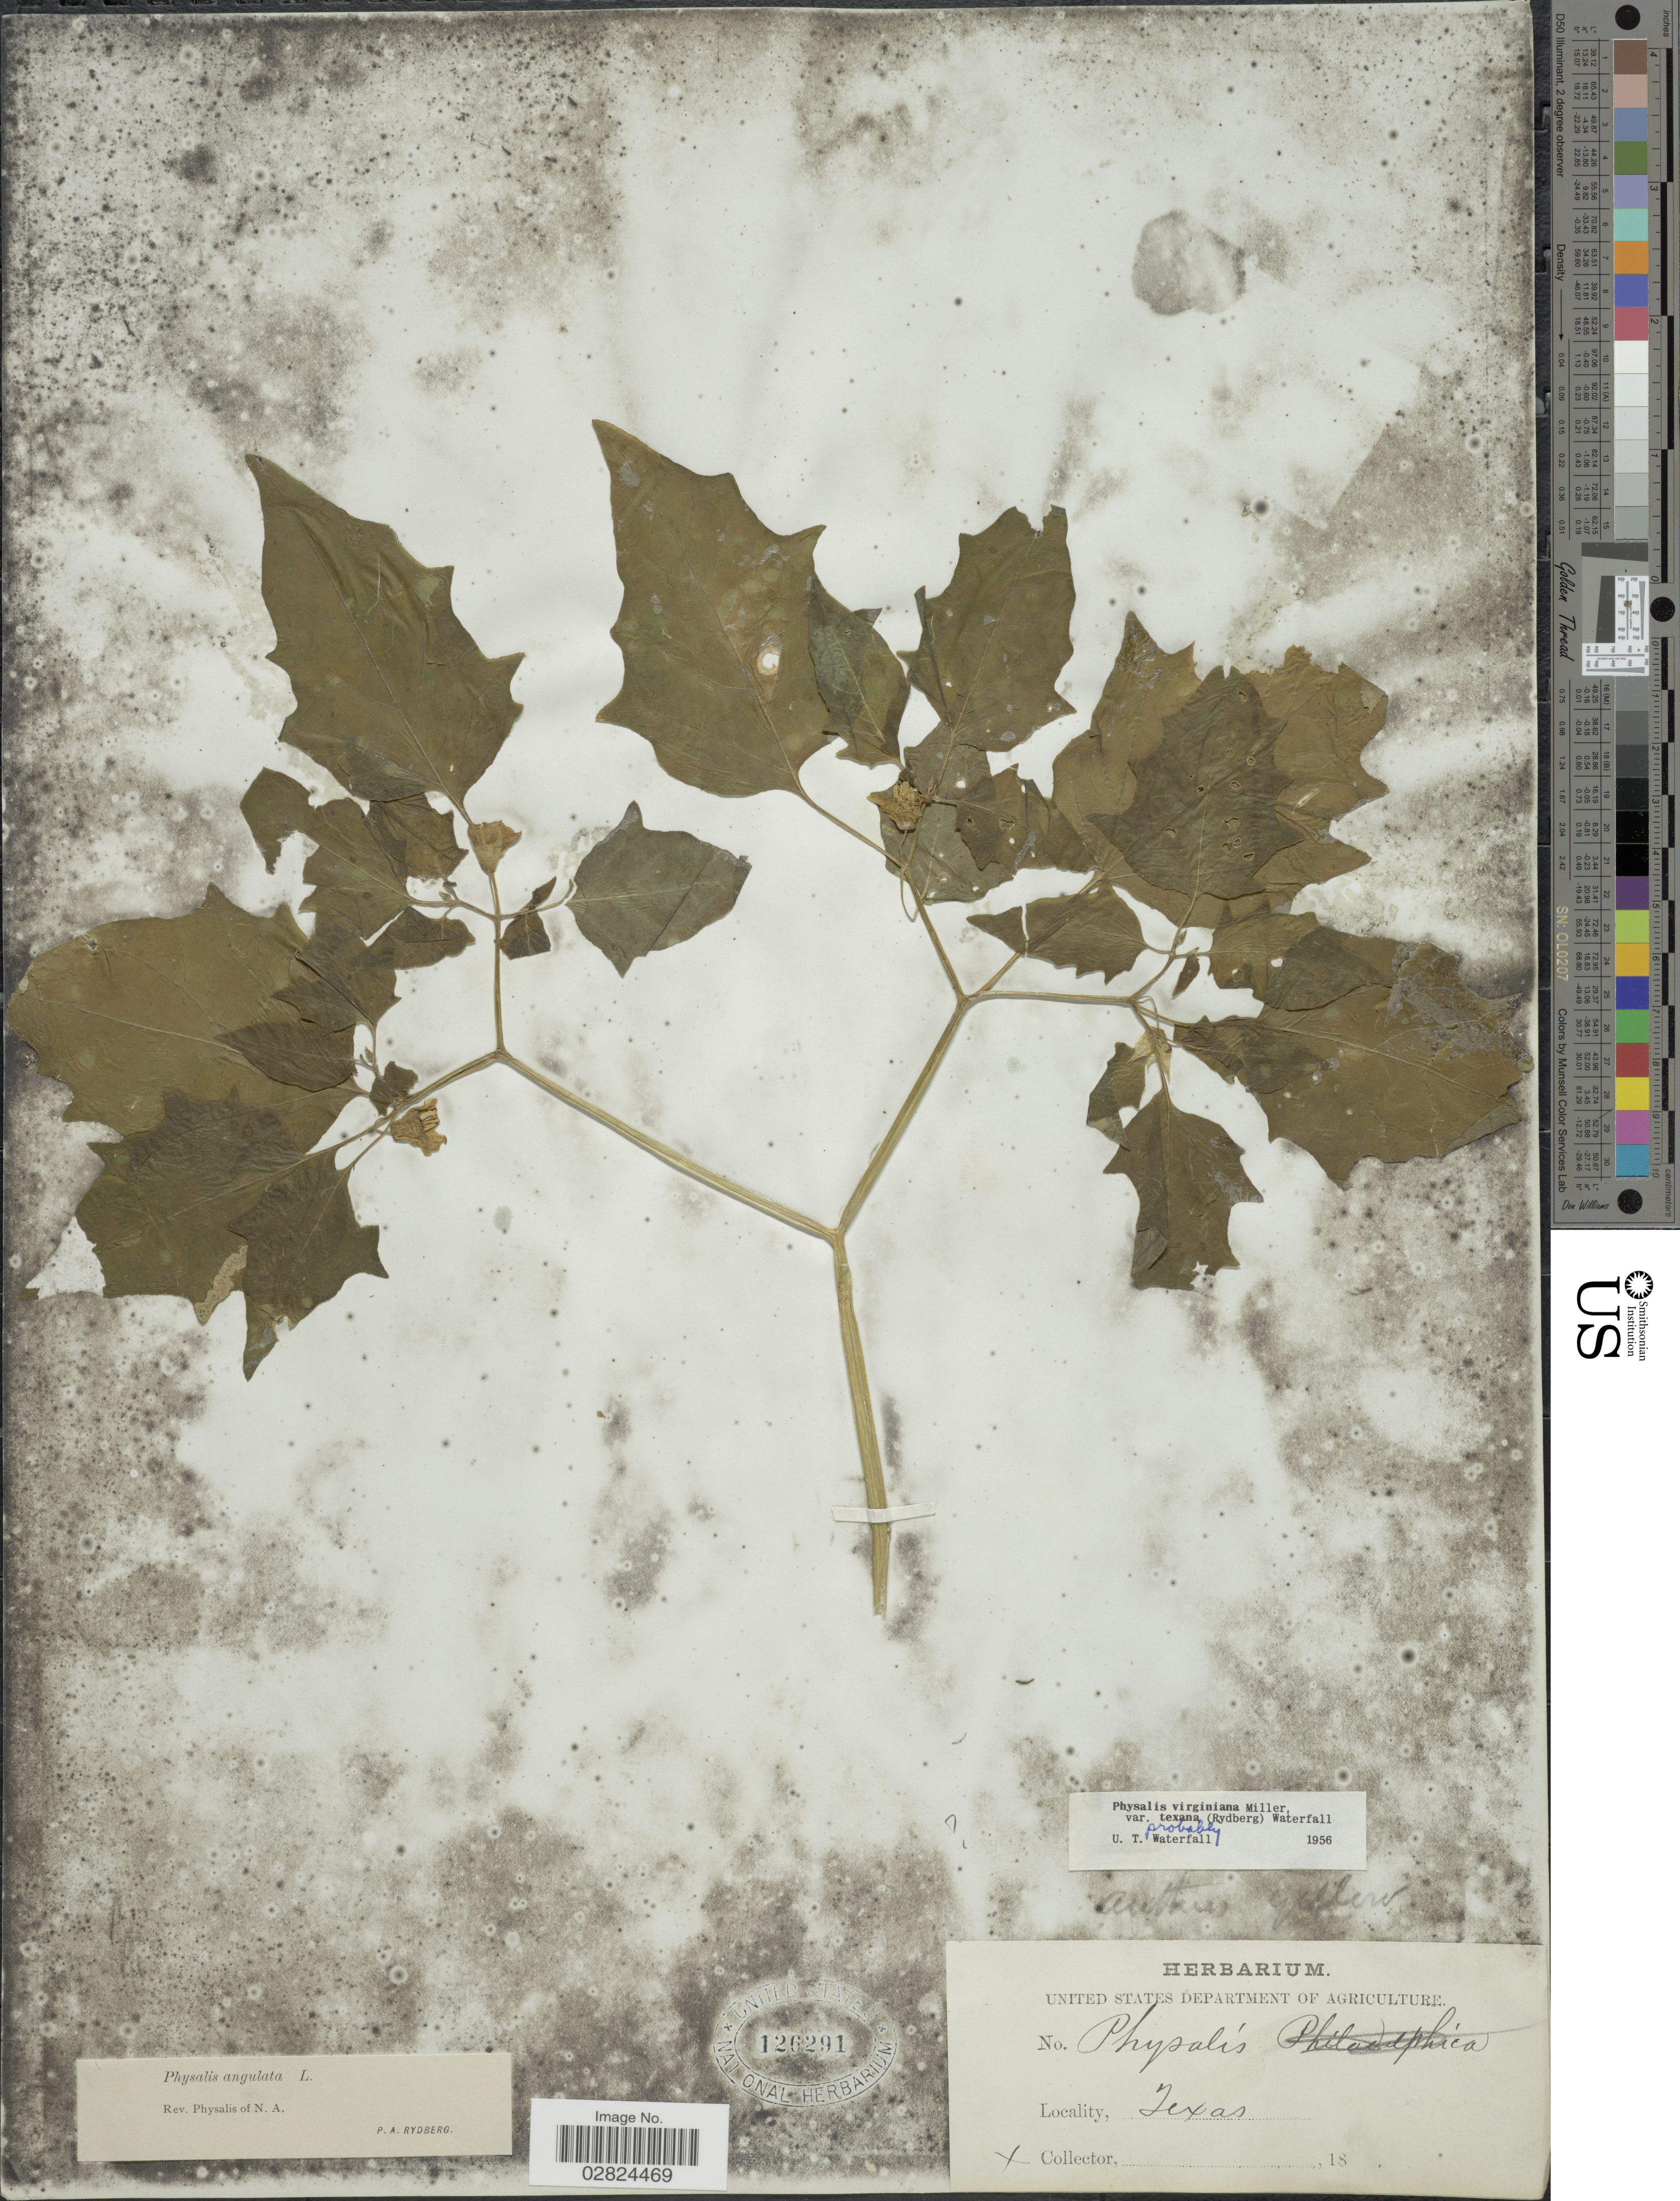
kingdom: Plantae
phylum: Tracheophyta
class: Magnoliopsida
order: Solanales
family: Solanaceae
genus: Physalis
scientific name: Physalis virginiana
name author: Mill.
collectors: Facchini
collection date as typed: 18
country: United States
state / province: Texas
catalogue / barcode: US 126291